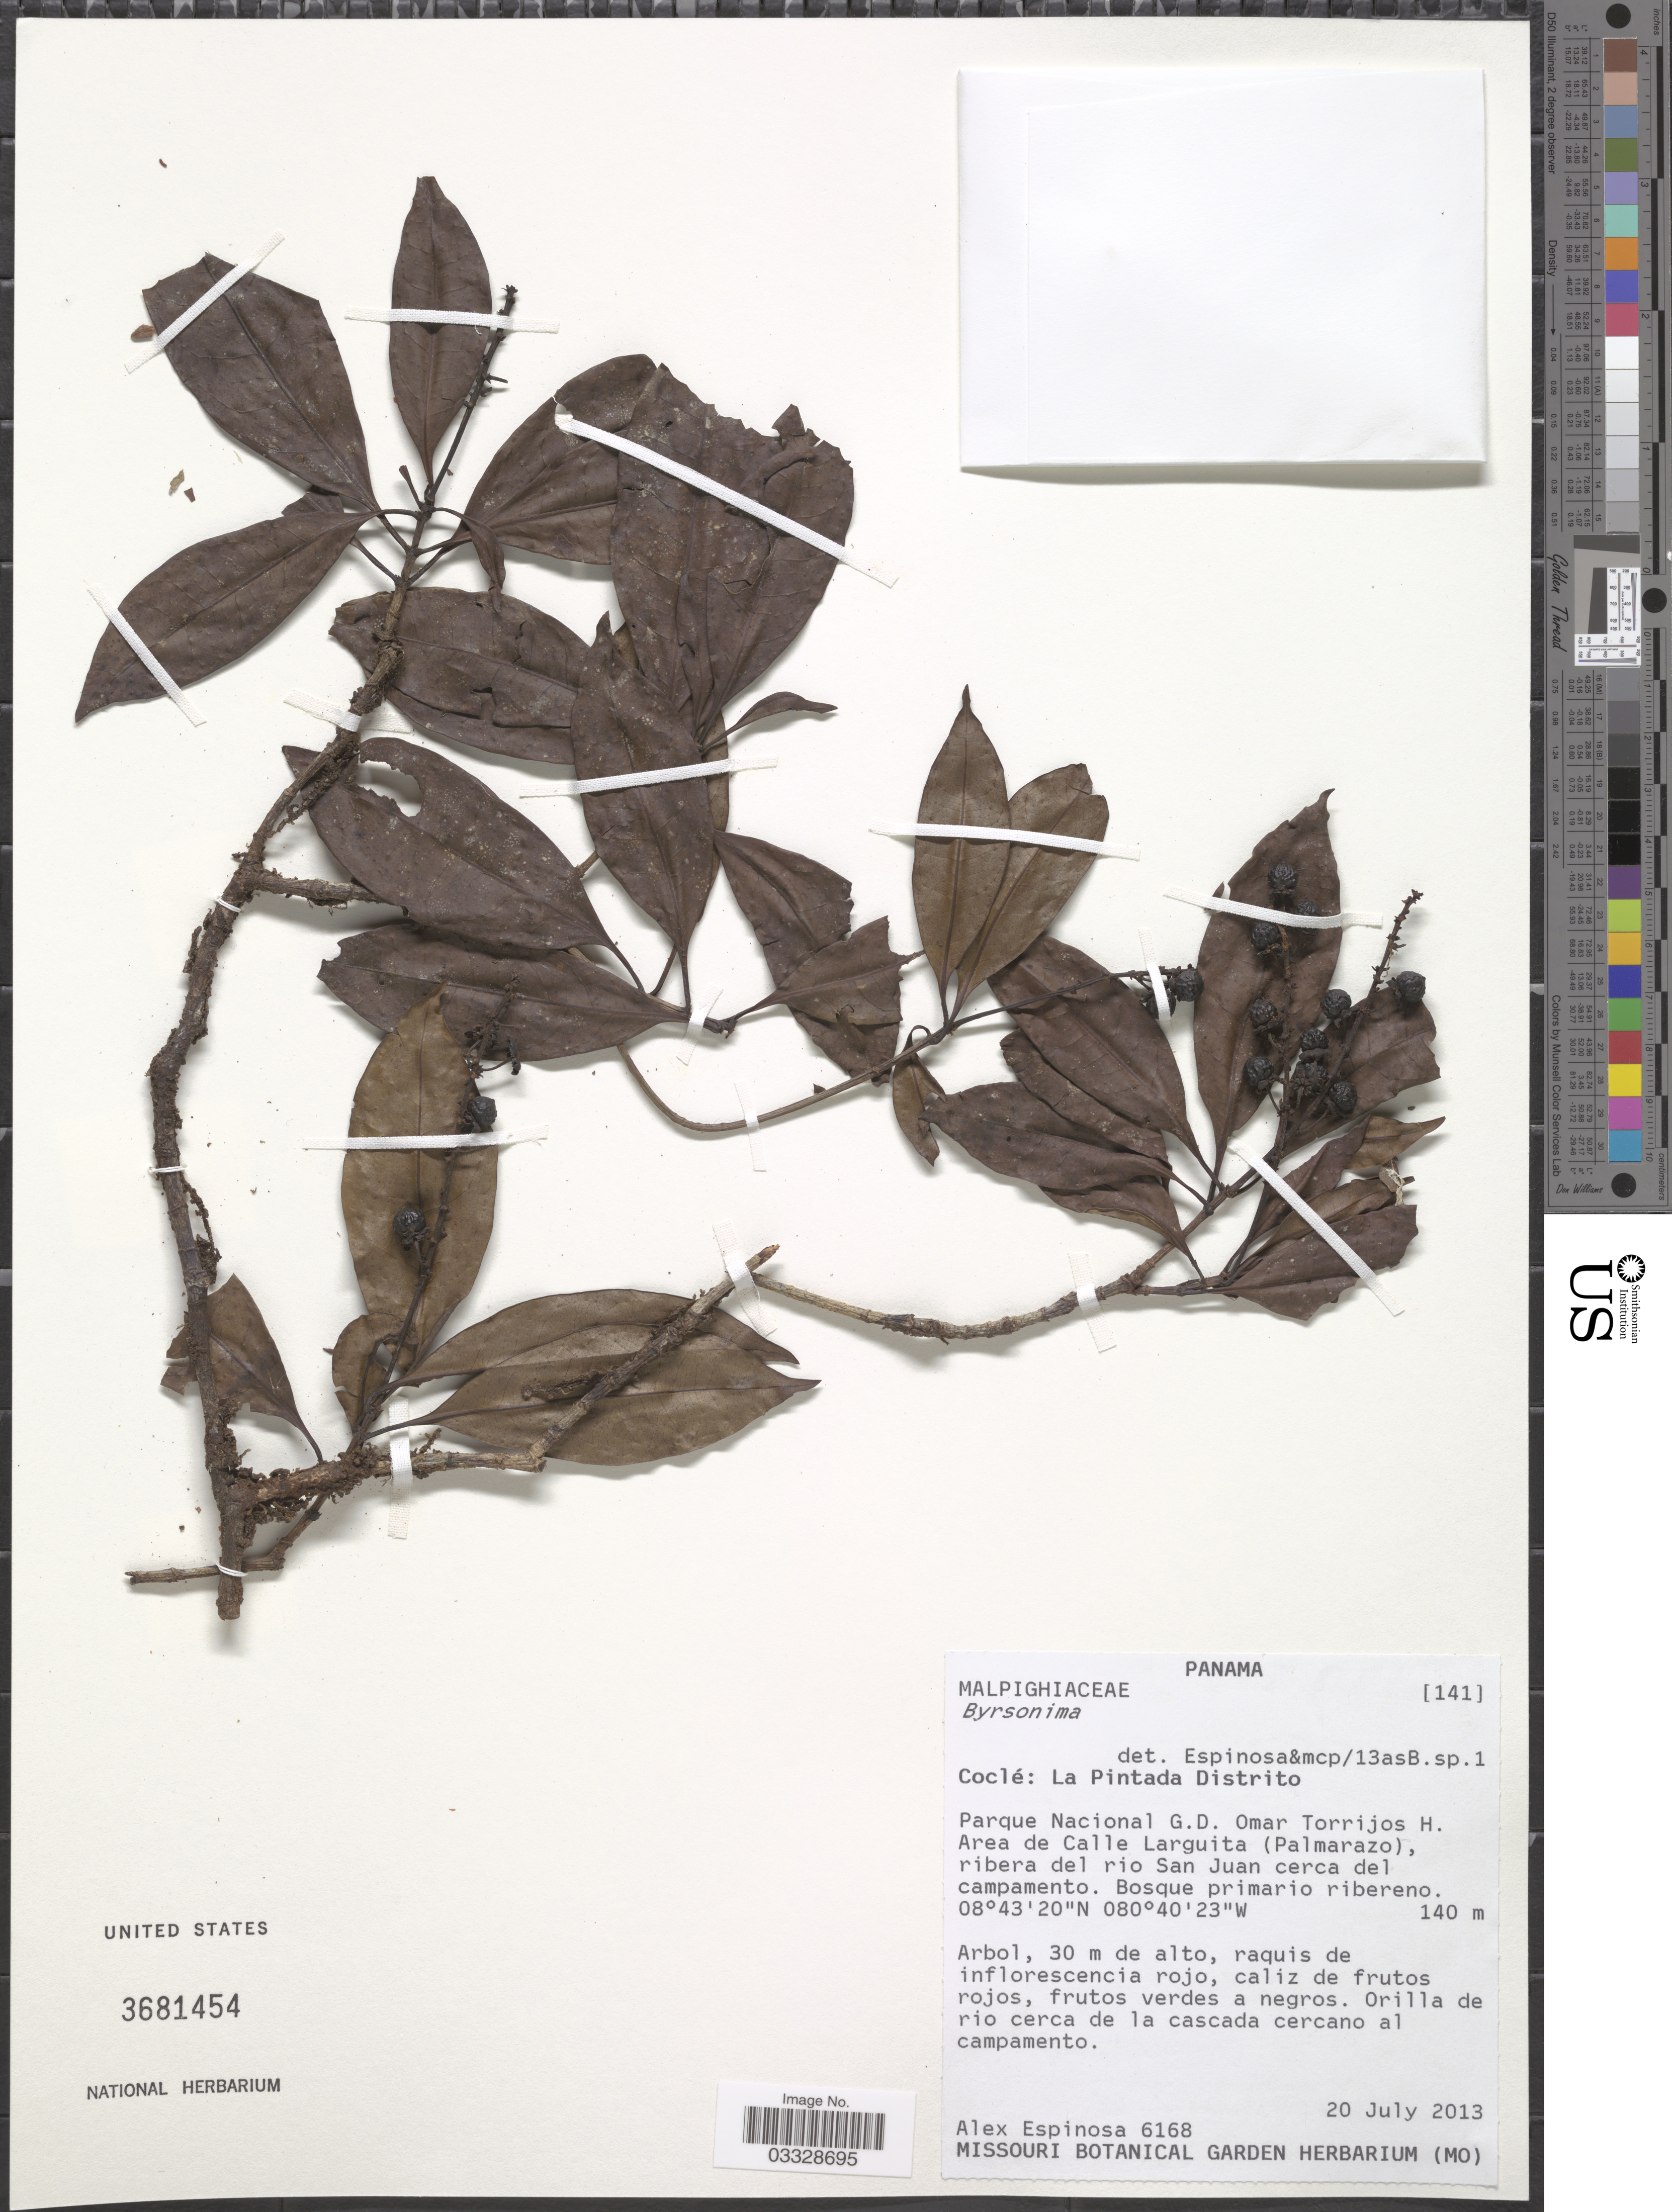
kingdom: Plantae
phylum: Tracheophyta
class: Magnoliopsida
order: Malpighiales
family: Malpighiaceae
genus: Byrsonima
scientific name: Byrsonima sp.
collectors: A. Espinosa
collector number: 6168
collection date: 2013-07-20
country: Panama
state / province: Coclé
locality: La Pintada Distrito. Parque Nacional G.D. Omar Torrijos H. Area de Calle Larguita (Palmarazo), ribera del rio San Juan cerca del campamento.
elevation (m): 140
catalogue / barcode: US 3681454